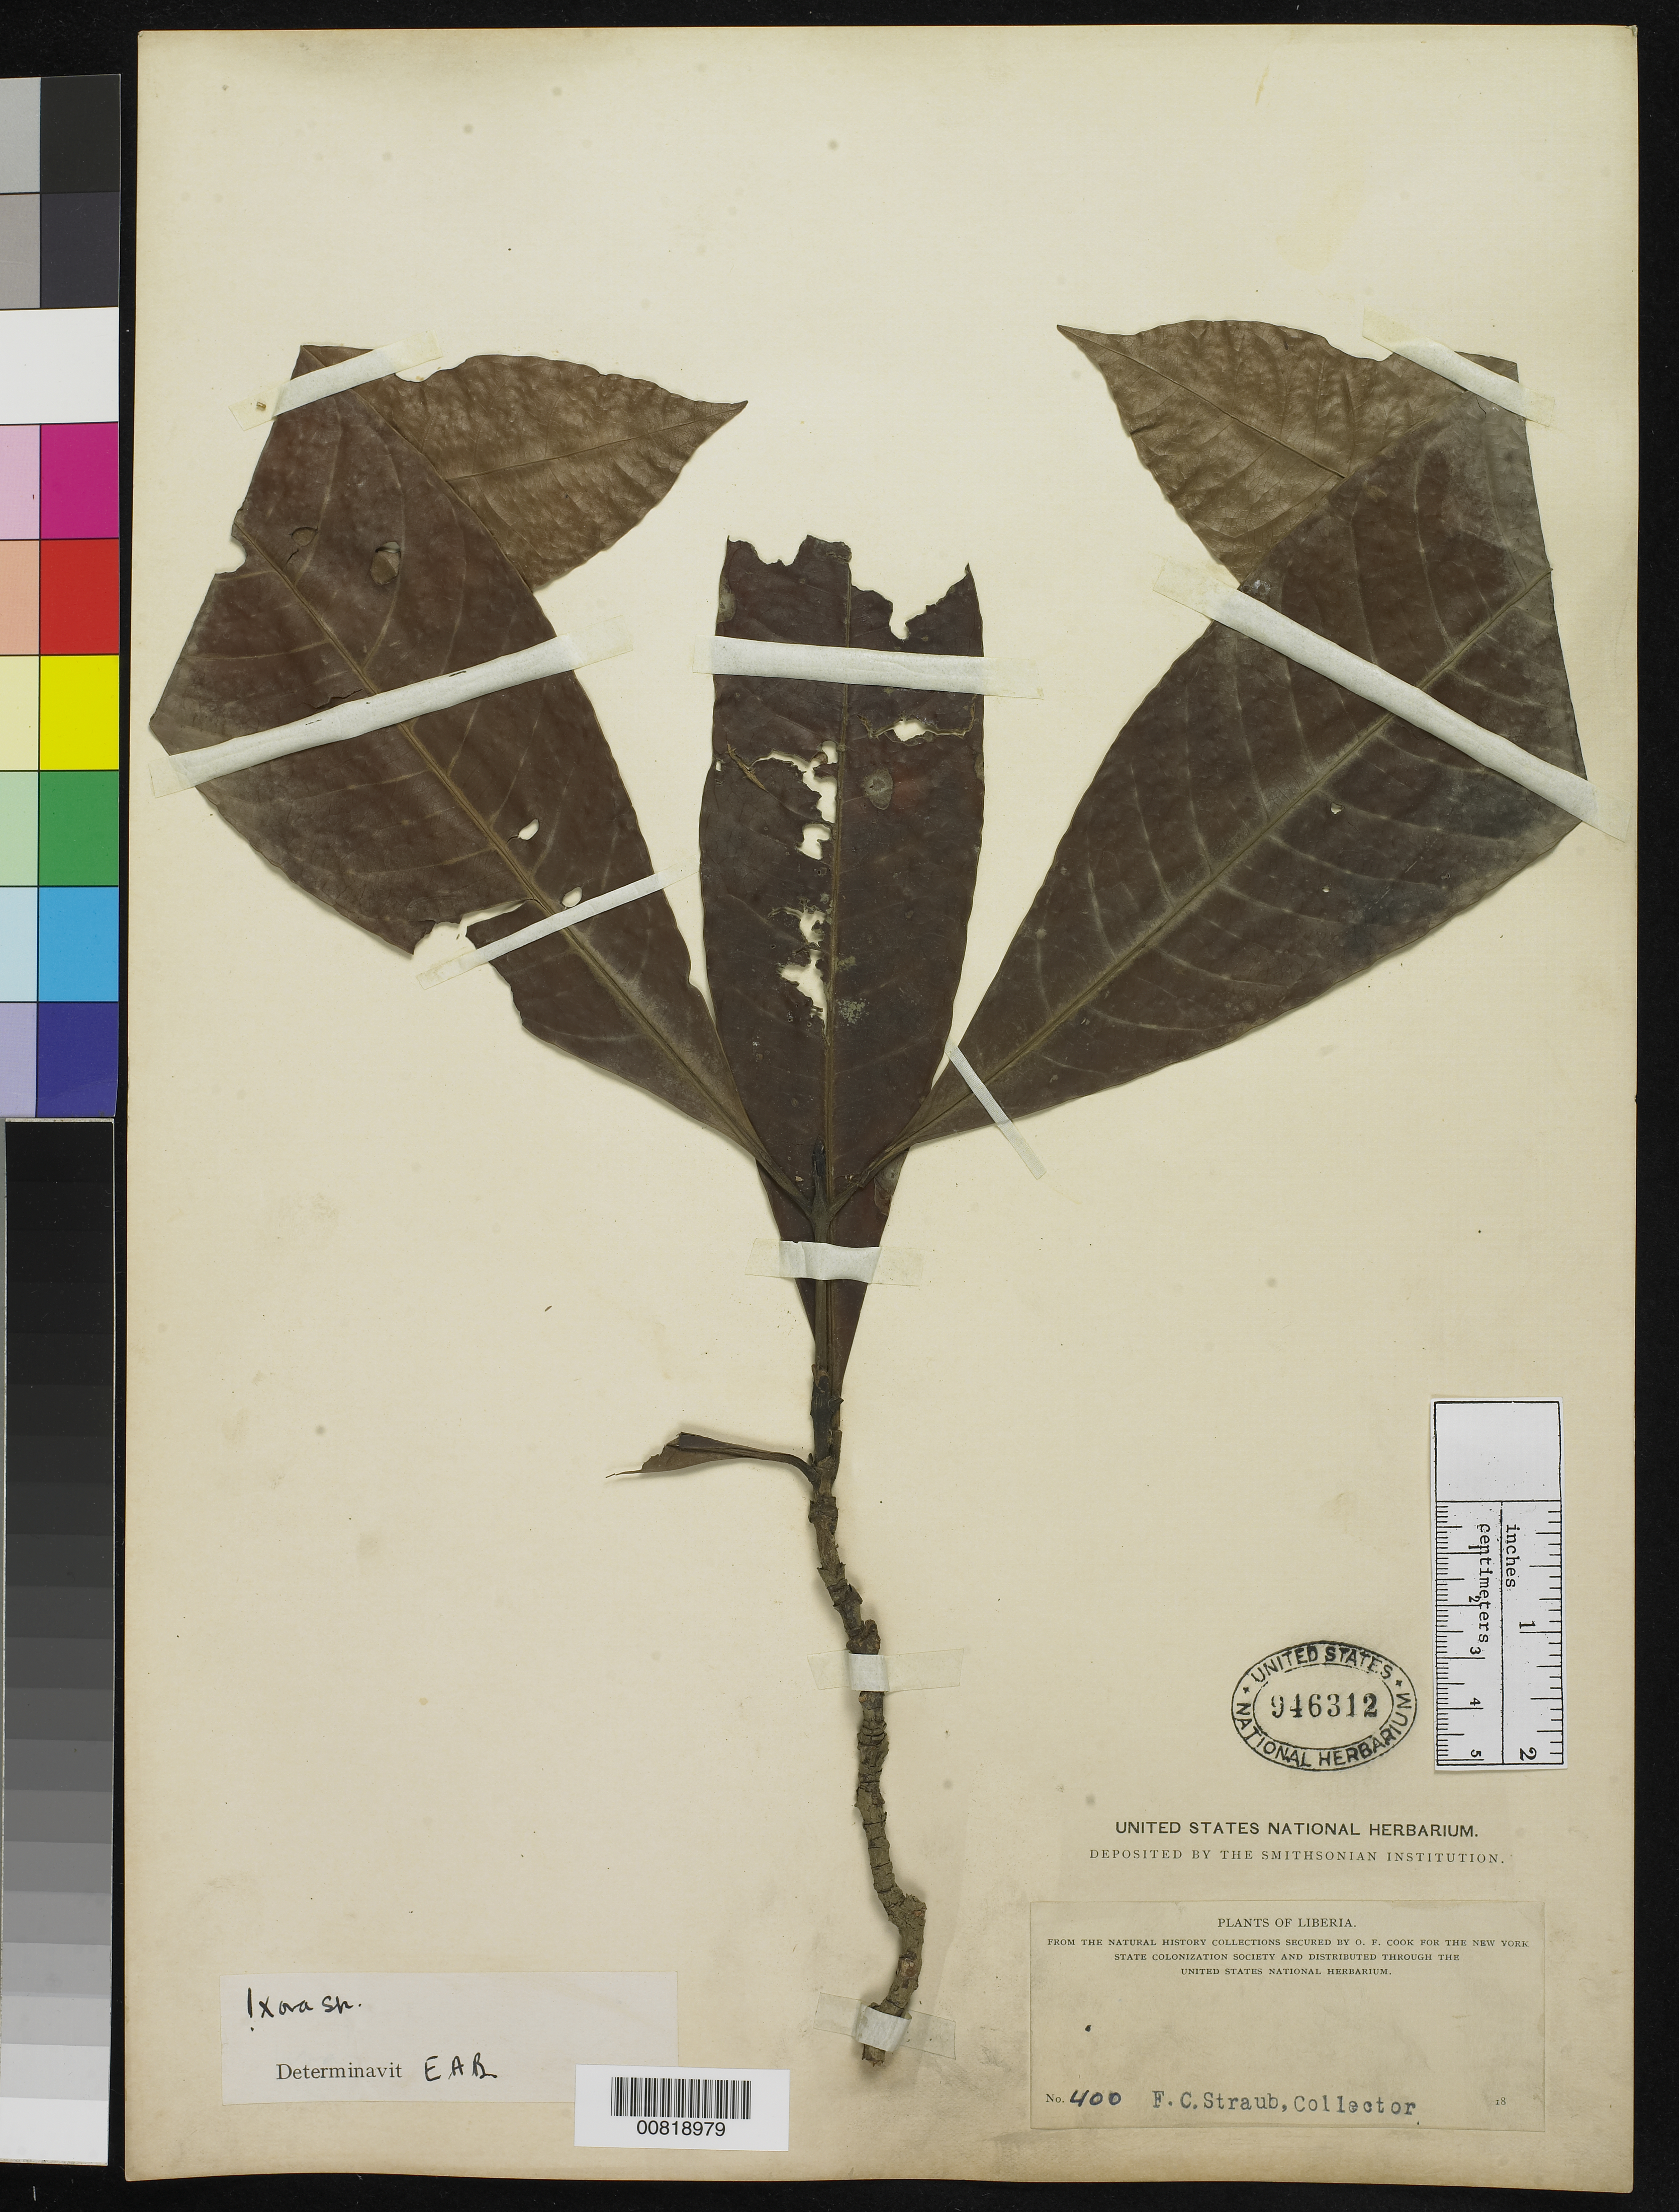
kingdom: Plantae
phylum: Tracheophyta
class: Magnoliopsida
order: Gentianales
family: Rubiaceae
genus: Ixora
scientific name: Ixora sp.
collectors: F. Straub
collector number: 400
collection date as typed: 18--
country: Liberia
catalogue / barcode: US 946312